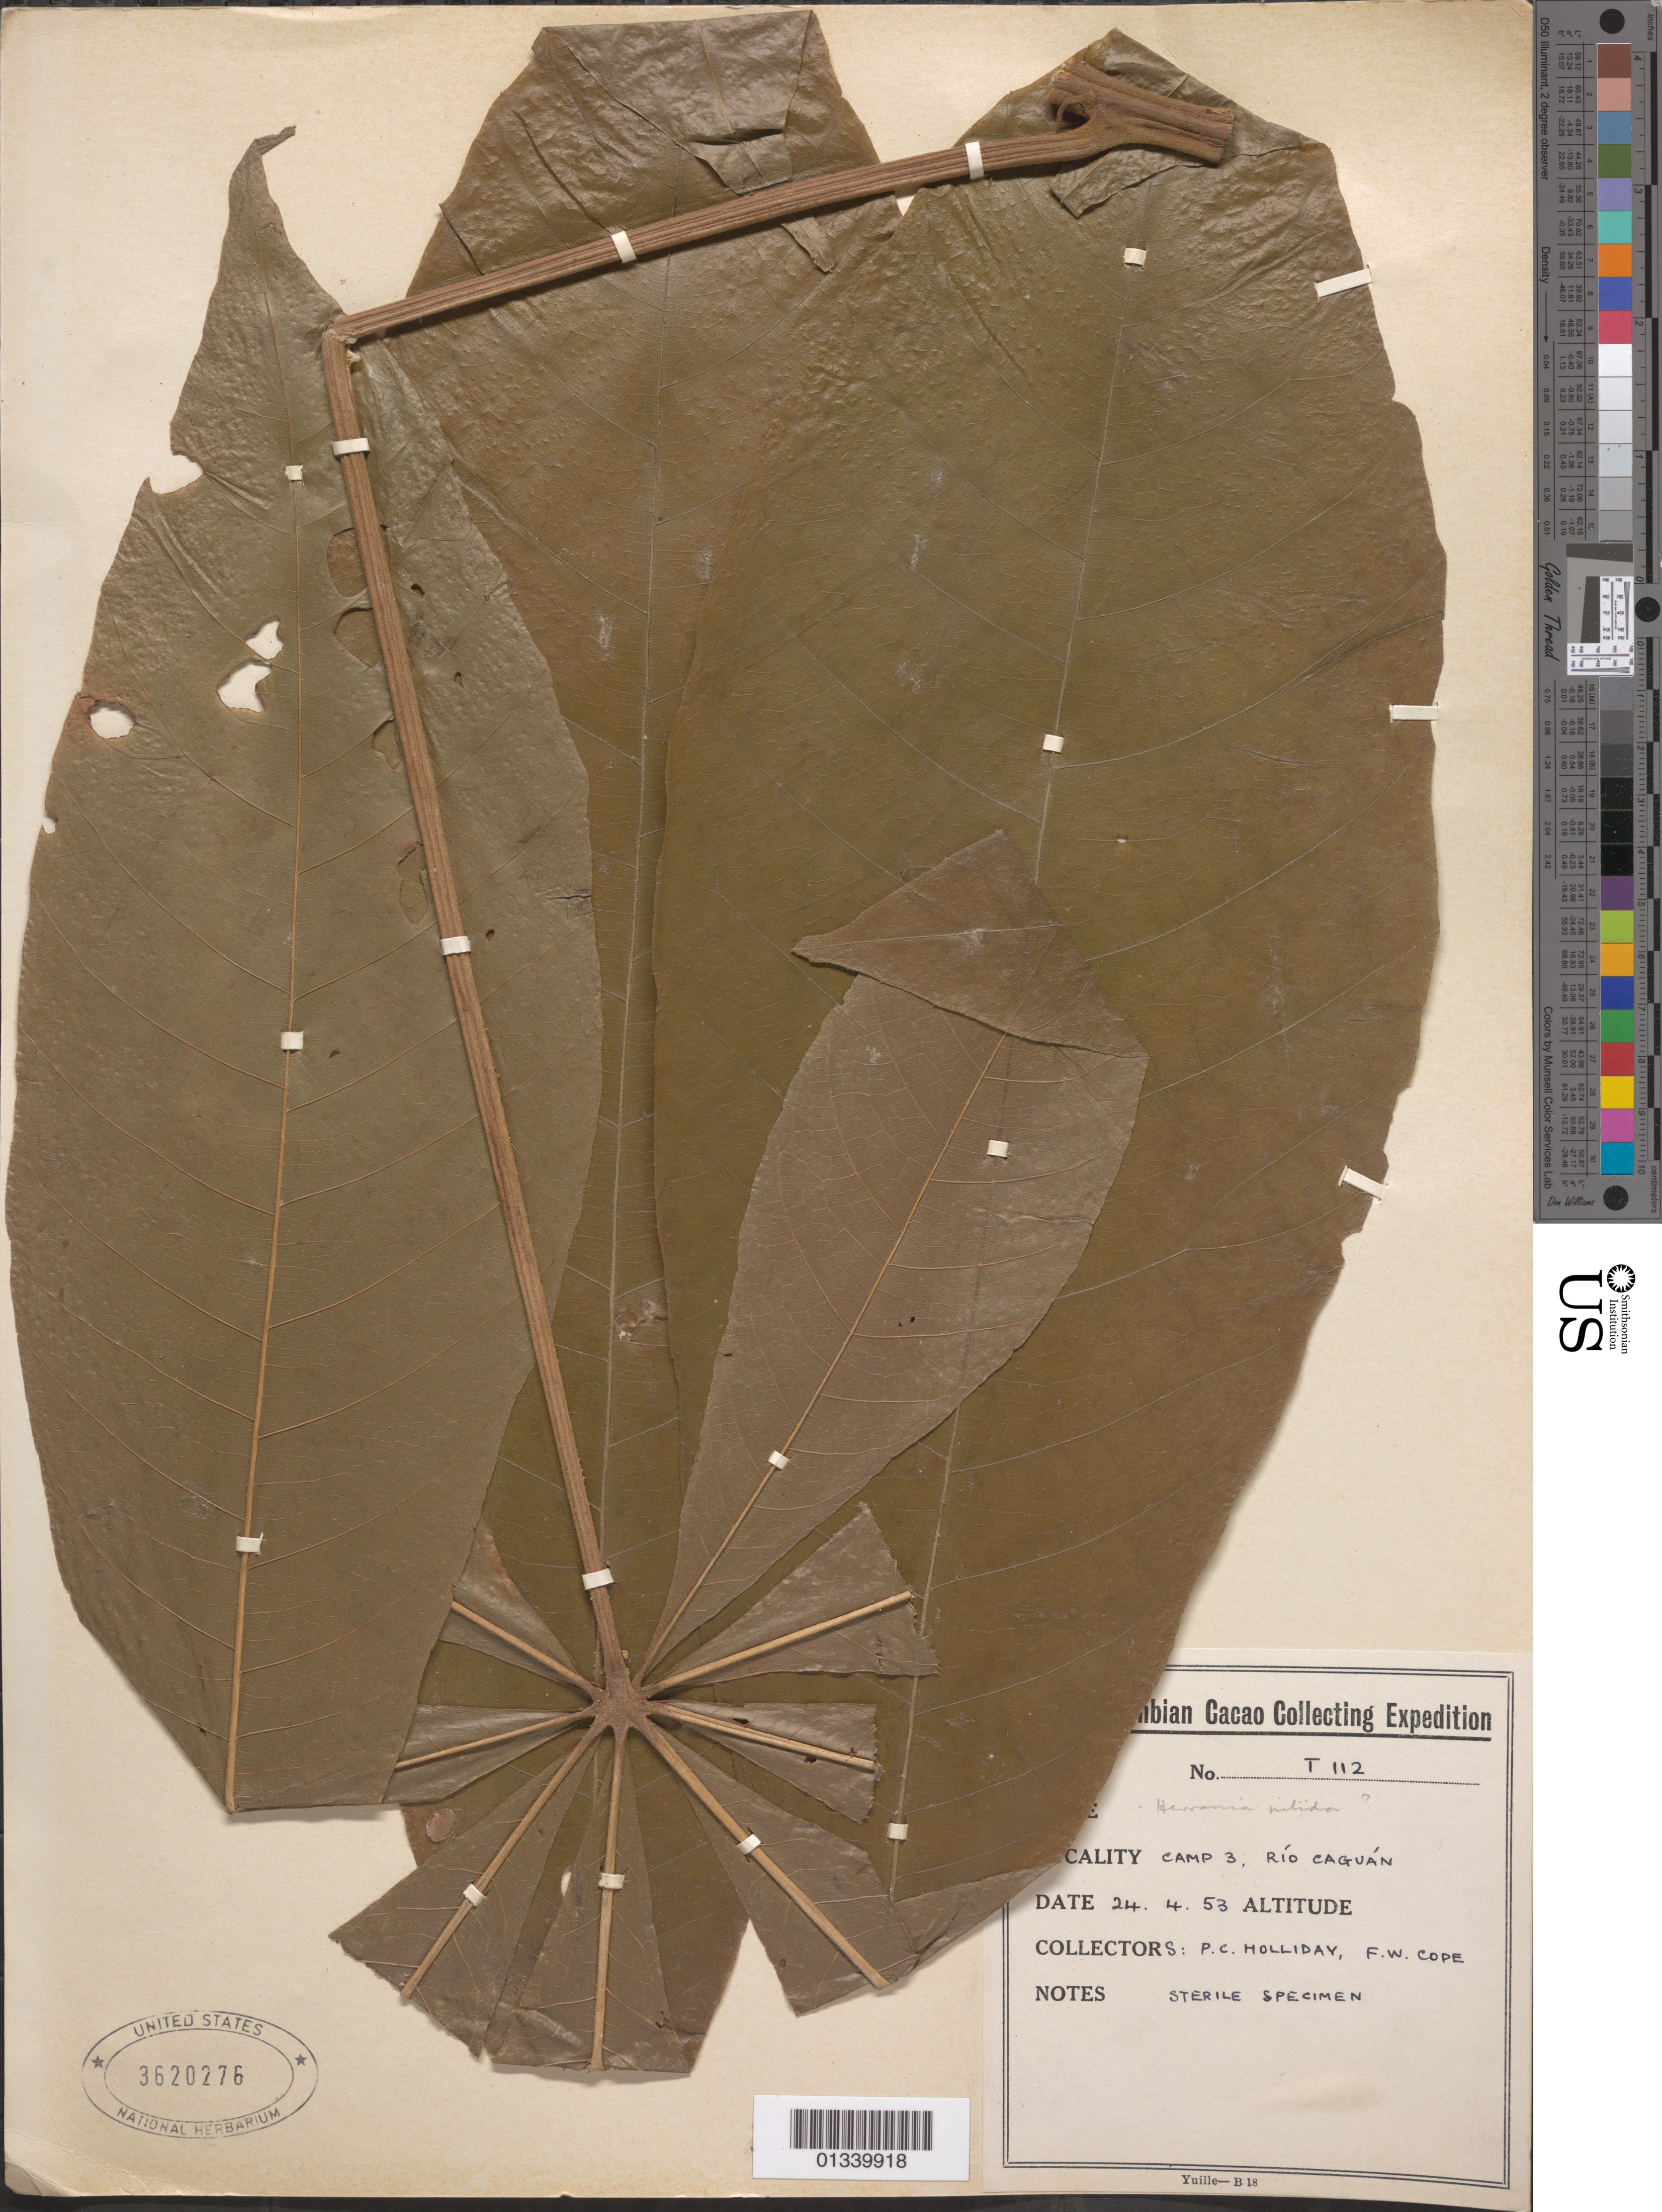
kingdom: Plantae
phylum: Tracheophyta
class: Magnoliopsida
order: Malvales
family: Malvaceae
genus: Herrania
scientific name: Herrania nitida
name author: (Poepp.) R.E. Schult.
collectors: P. C. Holliday & F. Cope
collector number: T-112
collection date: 1953-04-24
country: Colombia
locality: Camp 3, Rio Caguan.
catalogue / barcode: US 3620276